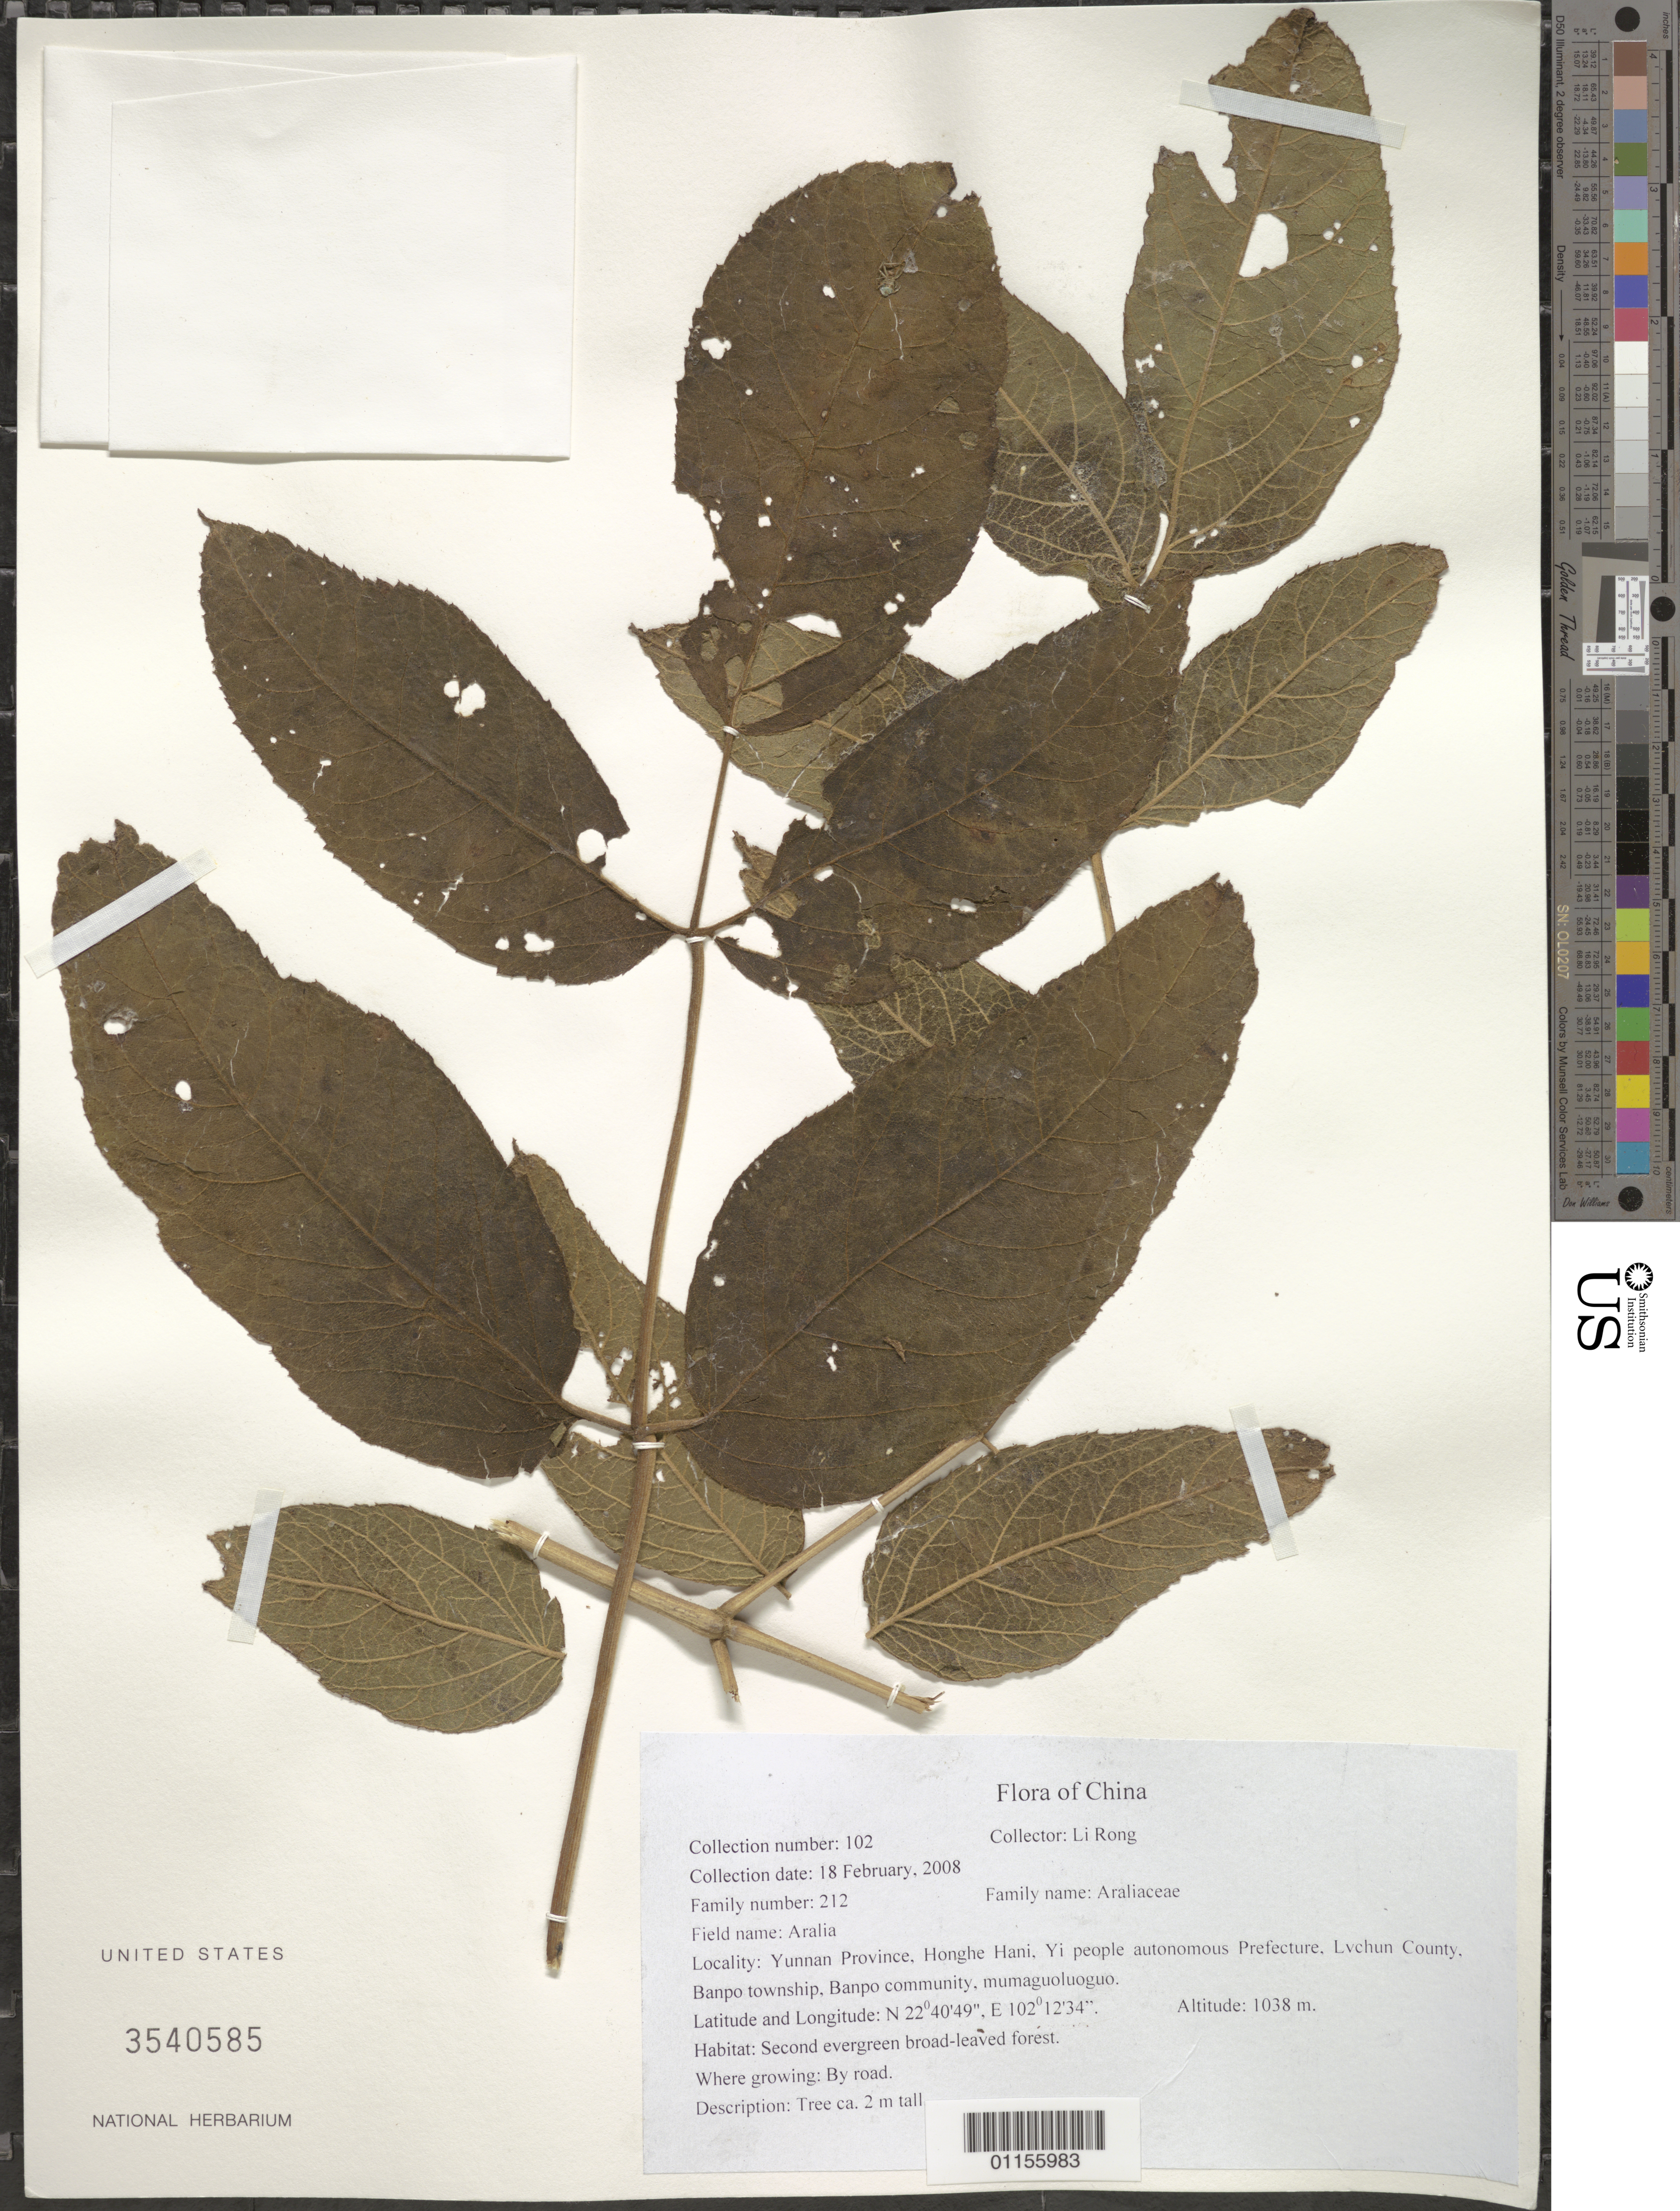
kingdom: Plantae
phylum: Tracheophyta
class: Magnoliopsida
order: Apiales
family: Araliaceae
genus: Aralia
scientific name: Aralia sp.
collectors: R. Li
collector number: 102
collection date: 2008-02-18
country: China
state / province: Yunnan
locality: Honghe Hani, Yi people autonomous Prefecture. Lvchun County. Banpo township,Banpo community, mumaguoluoguo.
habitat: Tree, growing in the second evergreen broad-leaved forest. By road.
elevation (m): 1038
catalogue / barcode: US 3540585